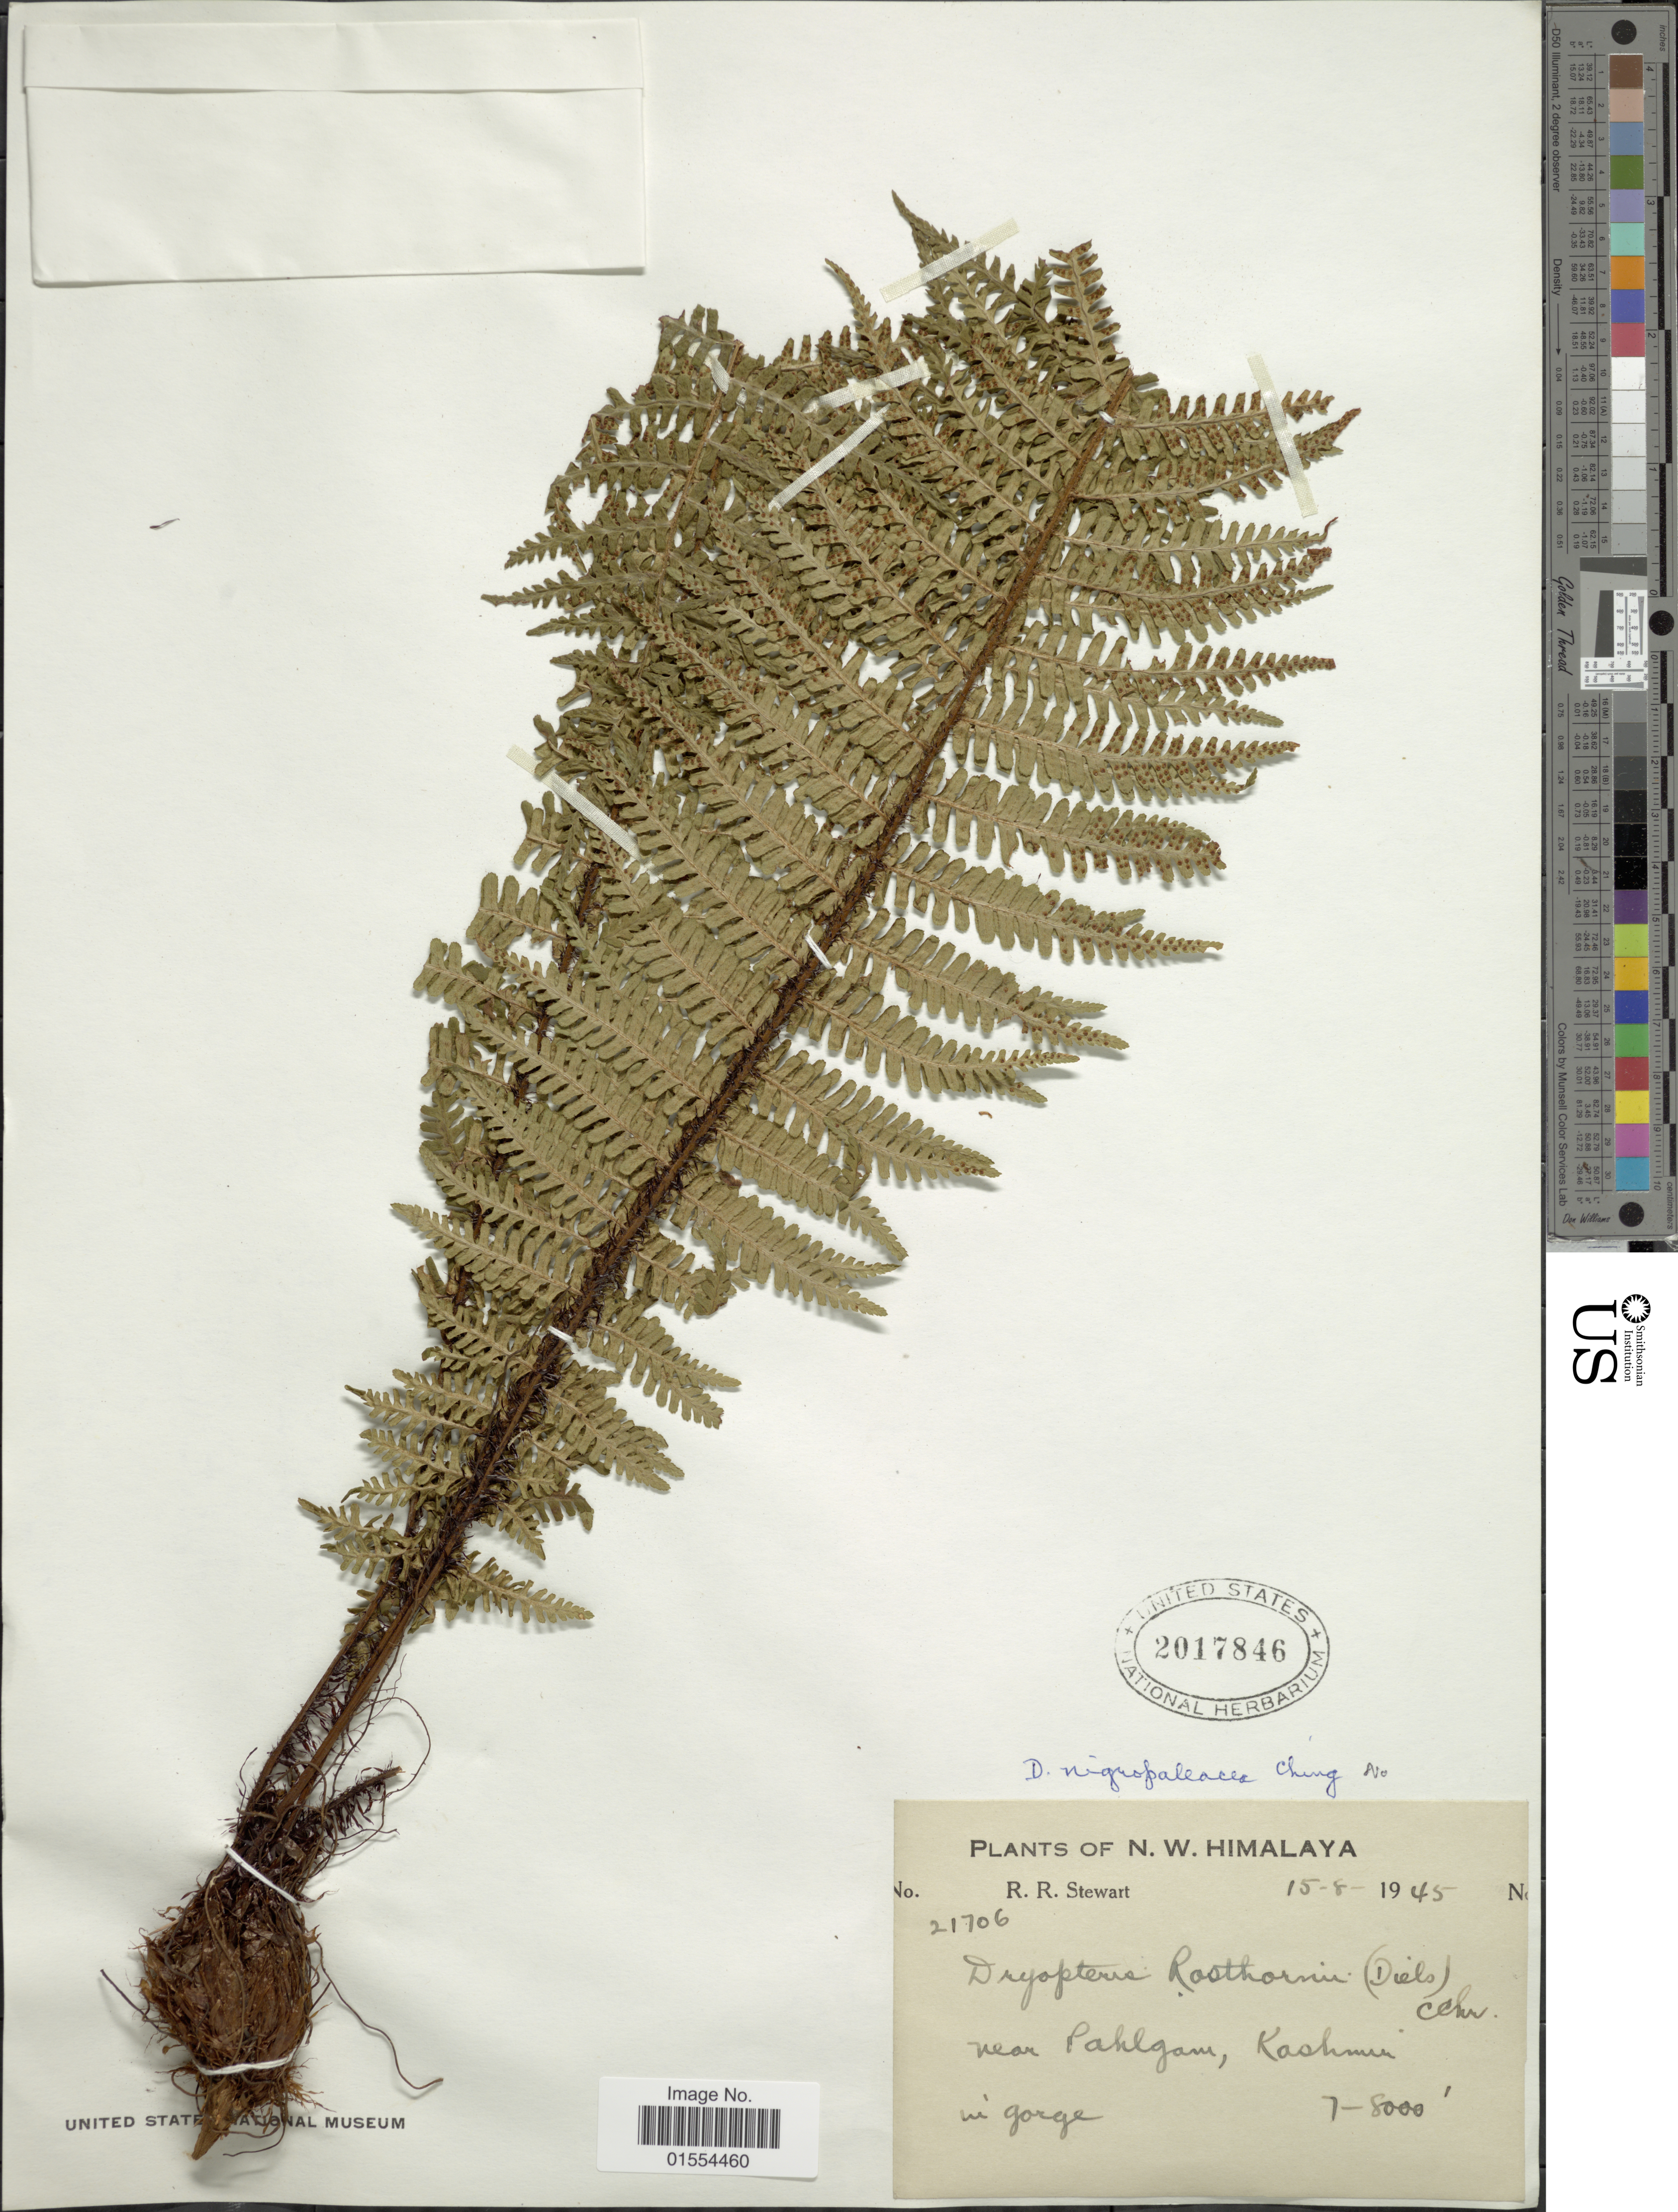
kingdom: Plantae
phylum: Tracheophyta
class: Polypodiopsida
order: Polypodiales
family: Dryopteridaceae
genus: Dryopteris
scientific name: Dryopteris nigropaleacea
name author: (Fraser-Jenk.) Fraser-Jenk.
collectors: R. R. Stewart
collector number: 21706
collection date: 1945-08-15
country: India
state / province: Jammu and Kashmir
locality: N.W. Himalaya. near Pahlgam, Kashmir.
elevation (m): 2134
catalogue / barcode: US 2017846